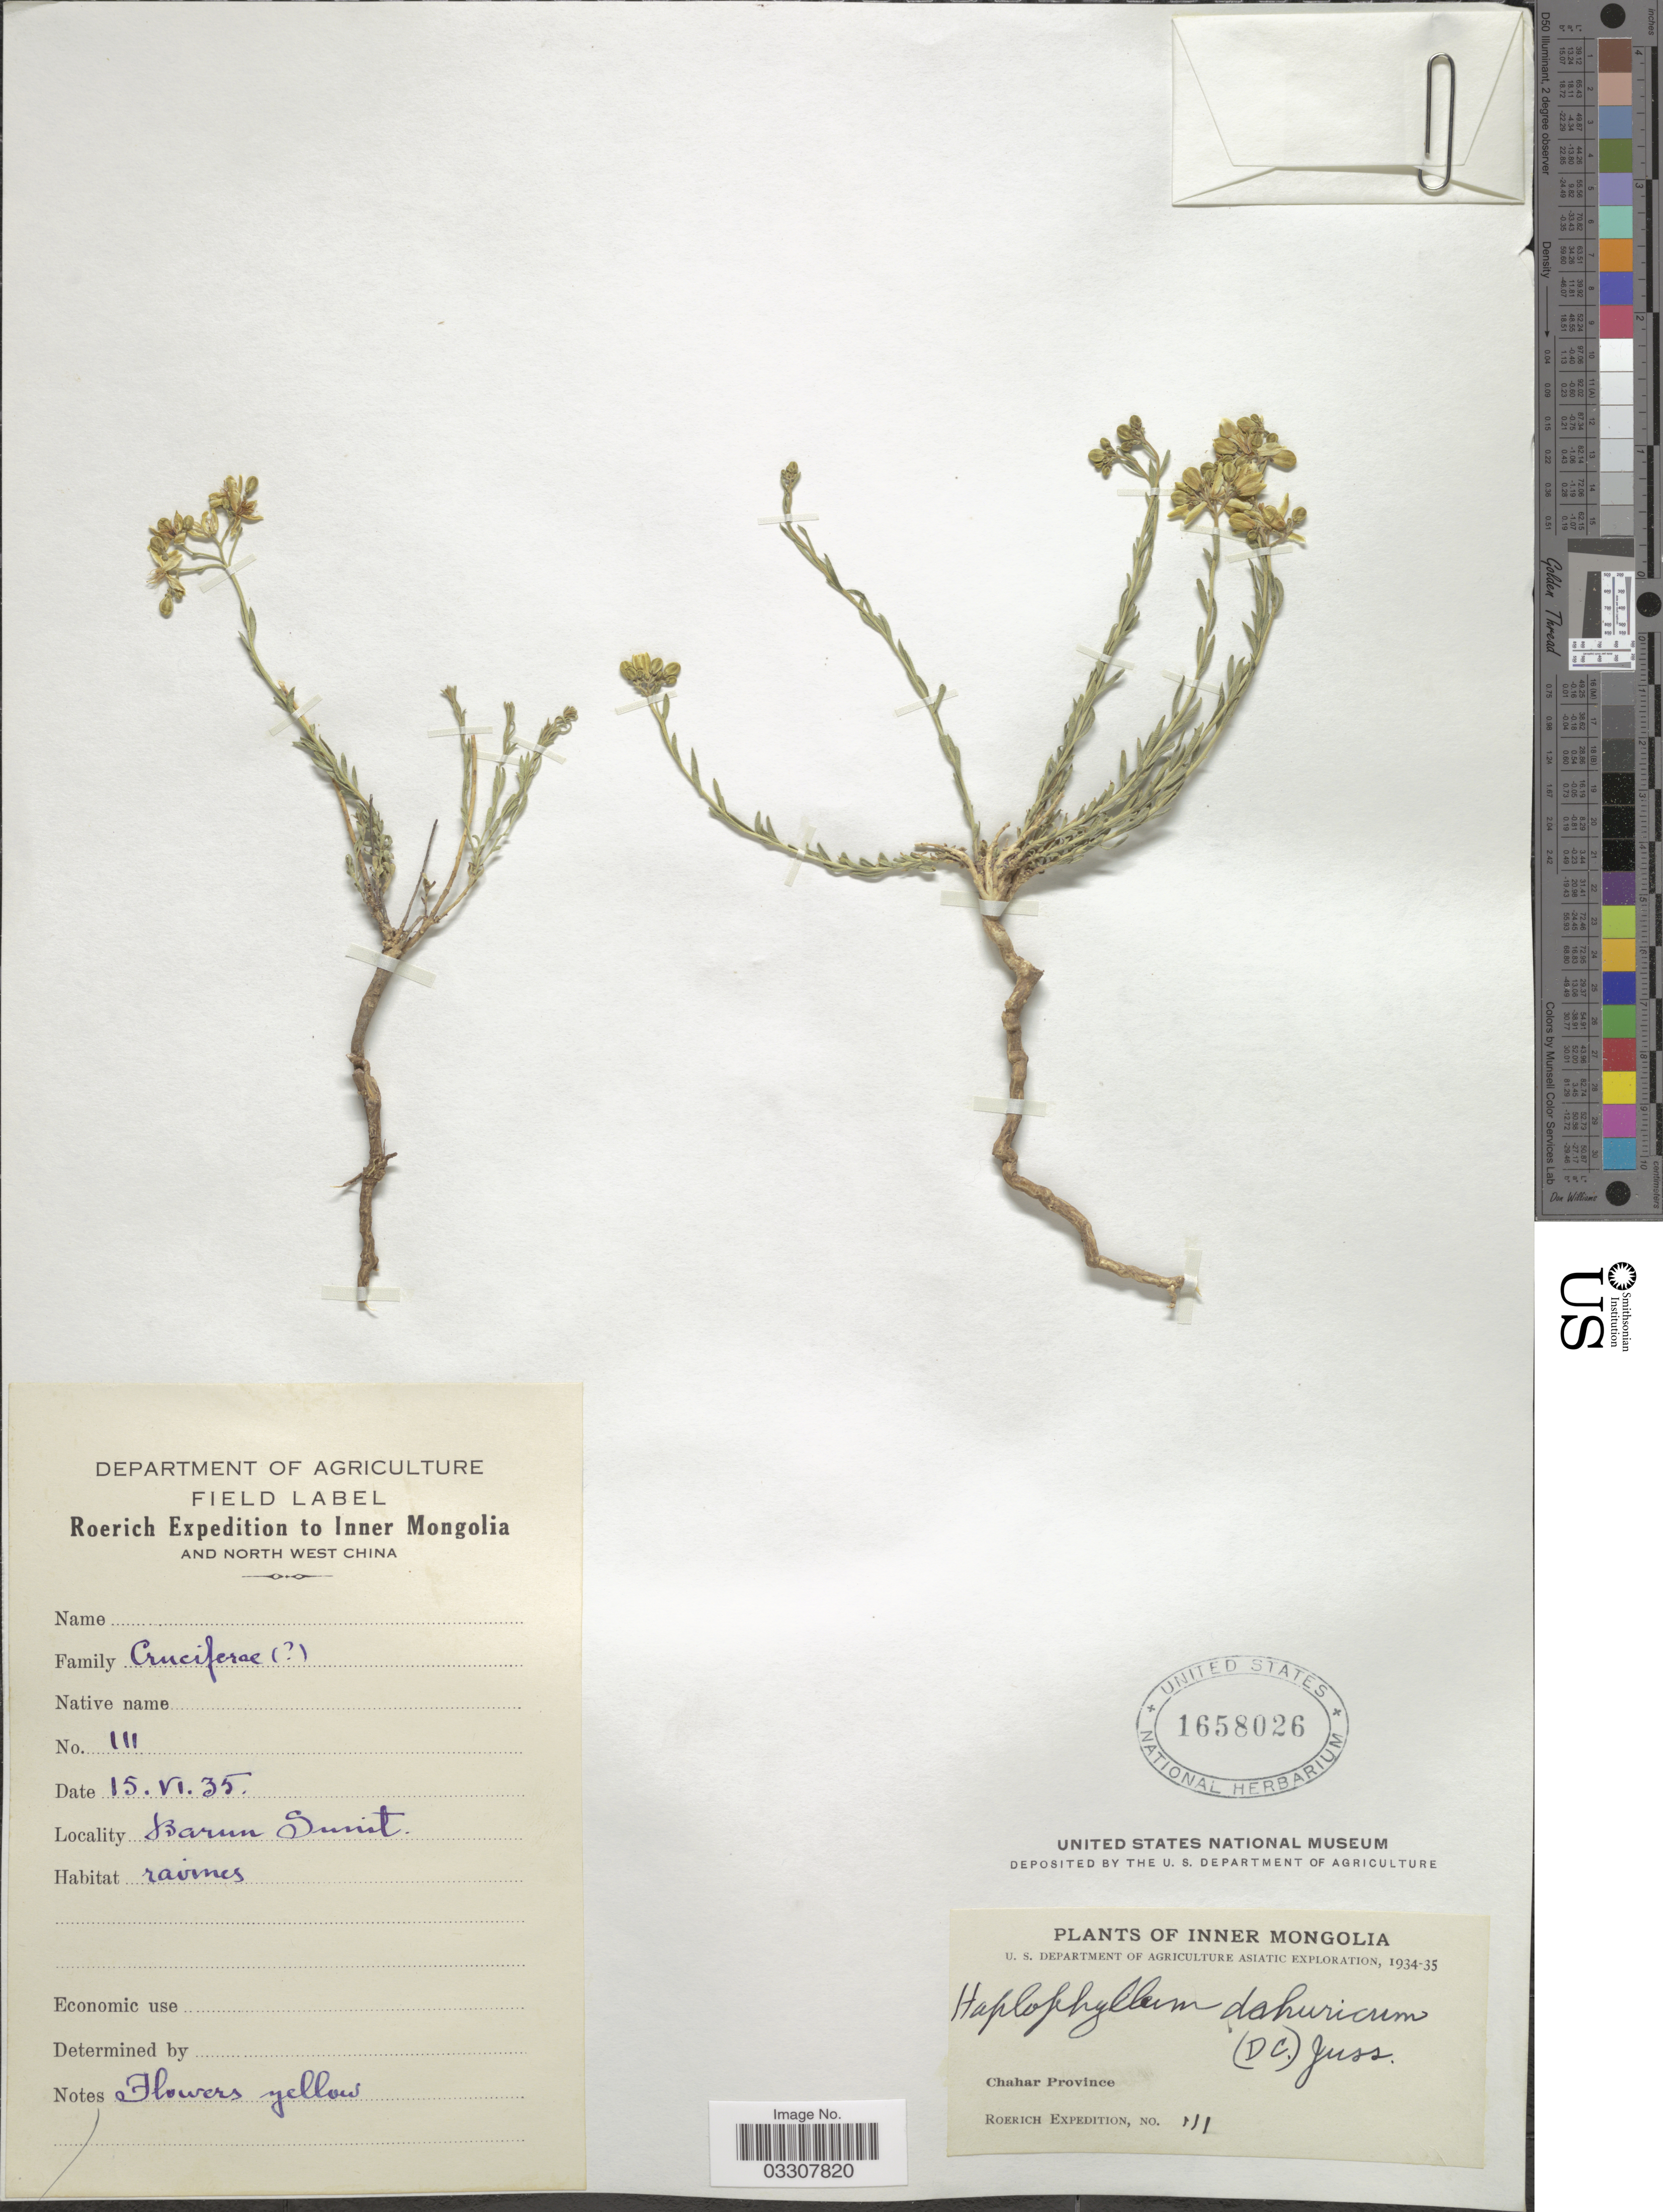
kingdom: Plantae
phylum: Tracheophyta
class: Magnoliopsida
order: Sapindales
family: Rutaceae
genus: Haplophyllum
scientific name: Haplophyllum dauricum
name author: (L.) G. Don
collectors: Roerich Expedition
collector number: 111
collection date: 1935-06-15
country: China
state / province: Nei Monggol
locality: Inner Mongolia. Chahar Province. Barun Sunit.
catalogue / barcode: US 1658026